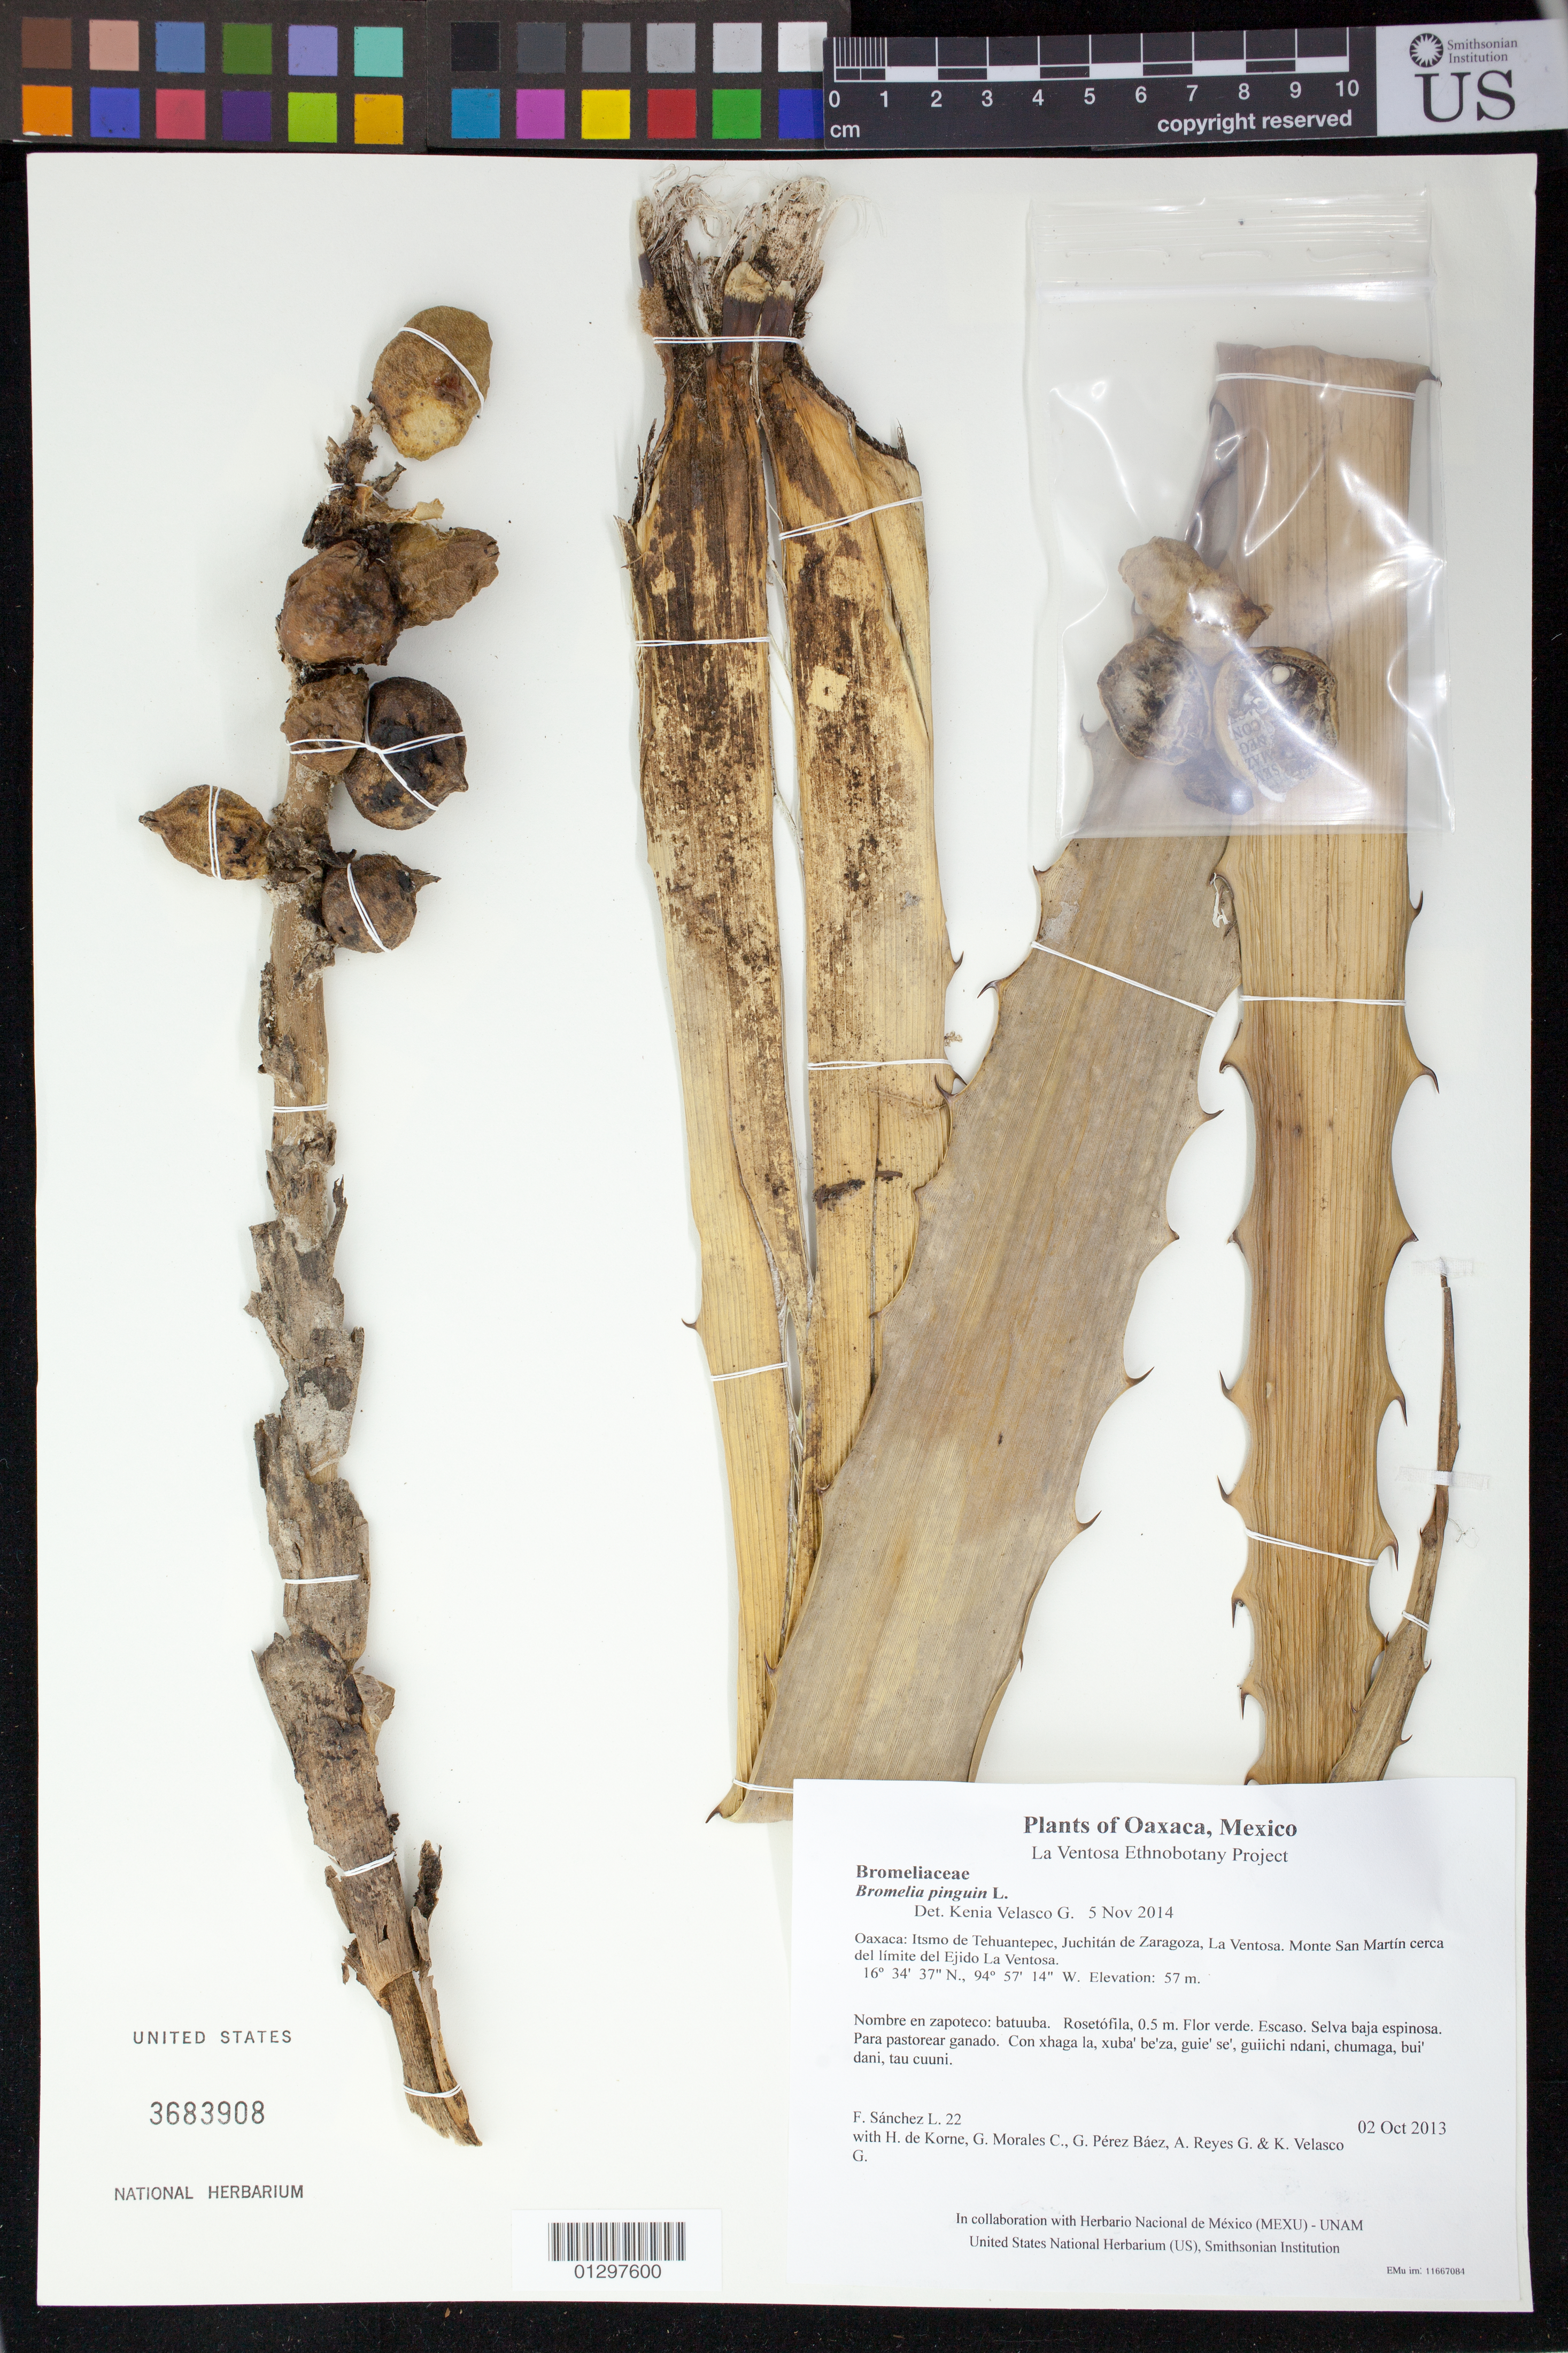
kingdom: Plantae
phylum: Tracheophyta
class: Liliopsida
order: Poales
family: Bromeliaceae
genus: Bromelia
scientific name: Bromelia pinguin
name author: L.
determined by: Velasco G., Kenia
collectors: F. Sánchez L., H. de Korne, G. Morales C., G. Pérez Báez, A. Reyes G. & K. Velasco G.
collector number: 22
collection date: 2013-10-02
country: Mexico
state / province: Oaxaca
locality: Itsmo de Tehuantepec, Juchitán de Zaragoza, La Ventosa. Monte San Martín cerca del límite del Ejido La Ventosa.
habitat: Selva baja espinosa. Para pastorear ganado.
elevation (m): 57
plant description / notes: MEXU, US; Batuuba'. 0.5 m. Guie' naga'. Huaxie'.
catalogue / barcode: US 3683908